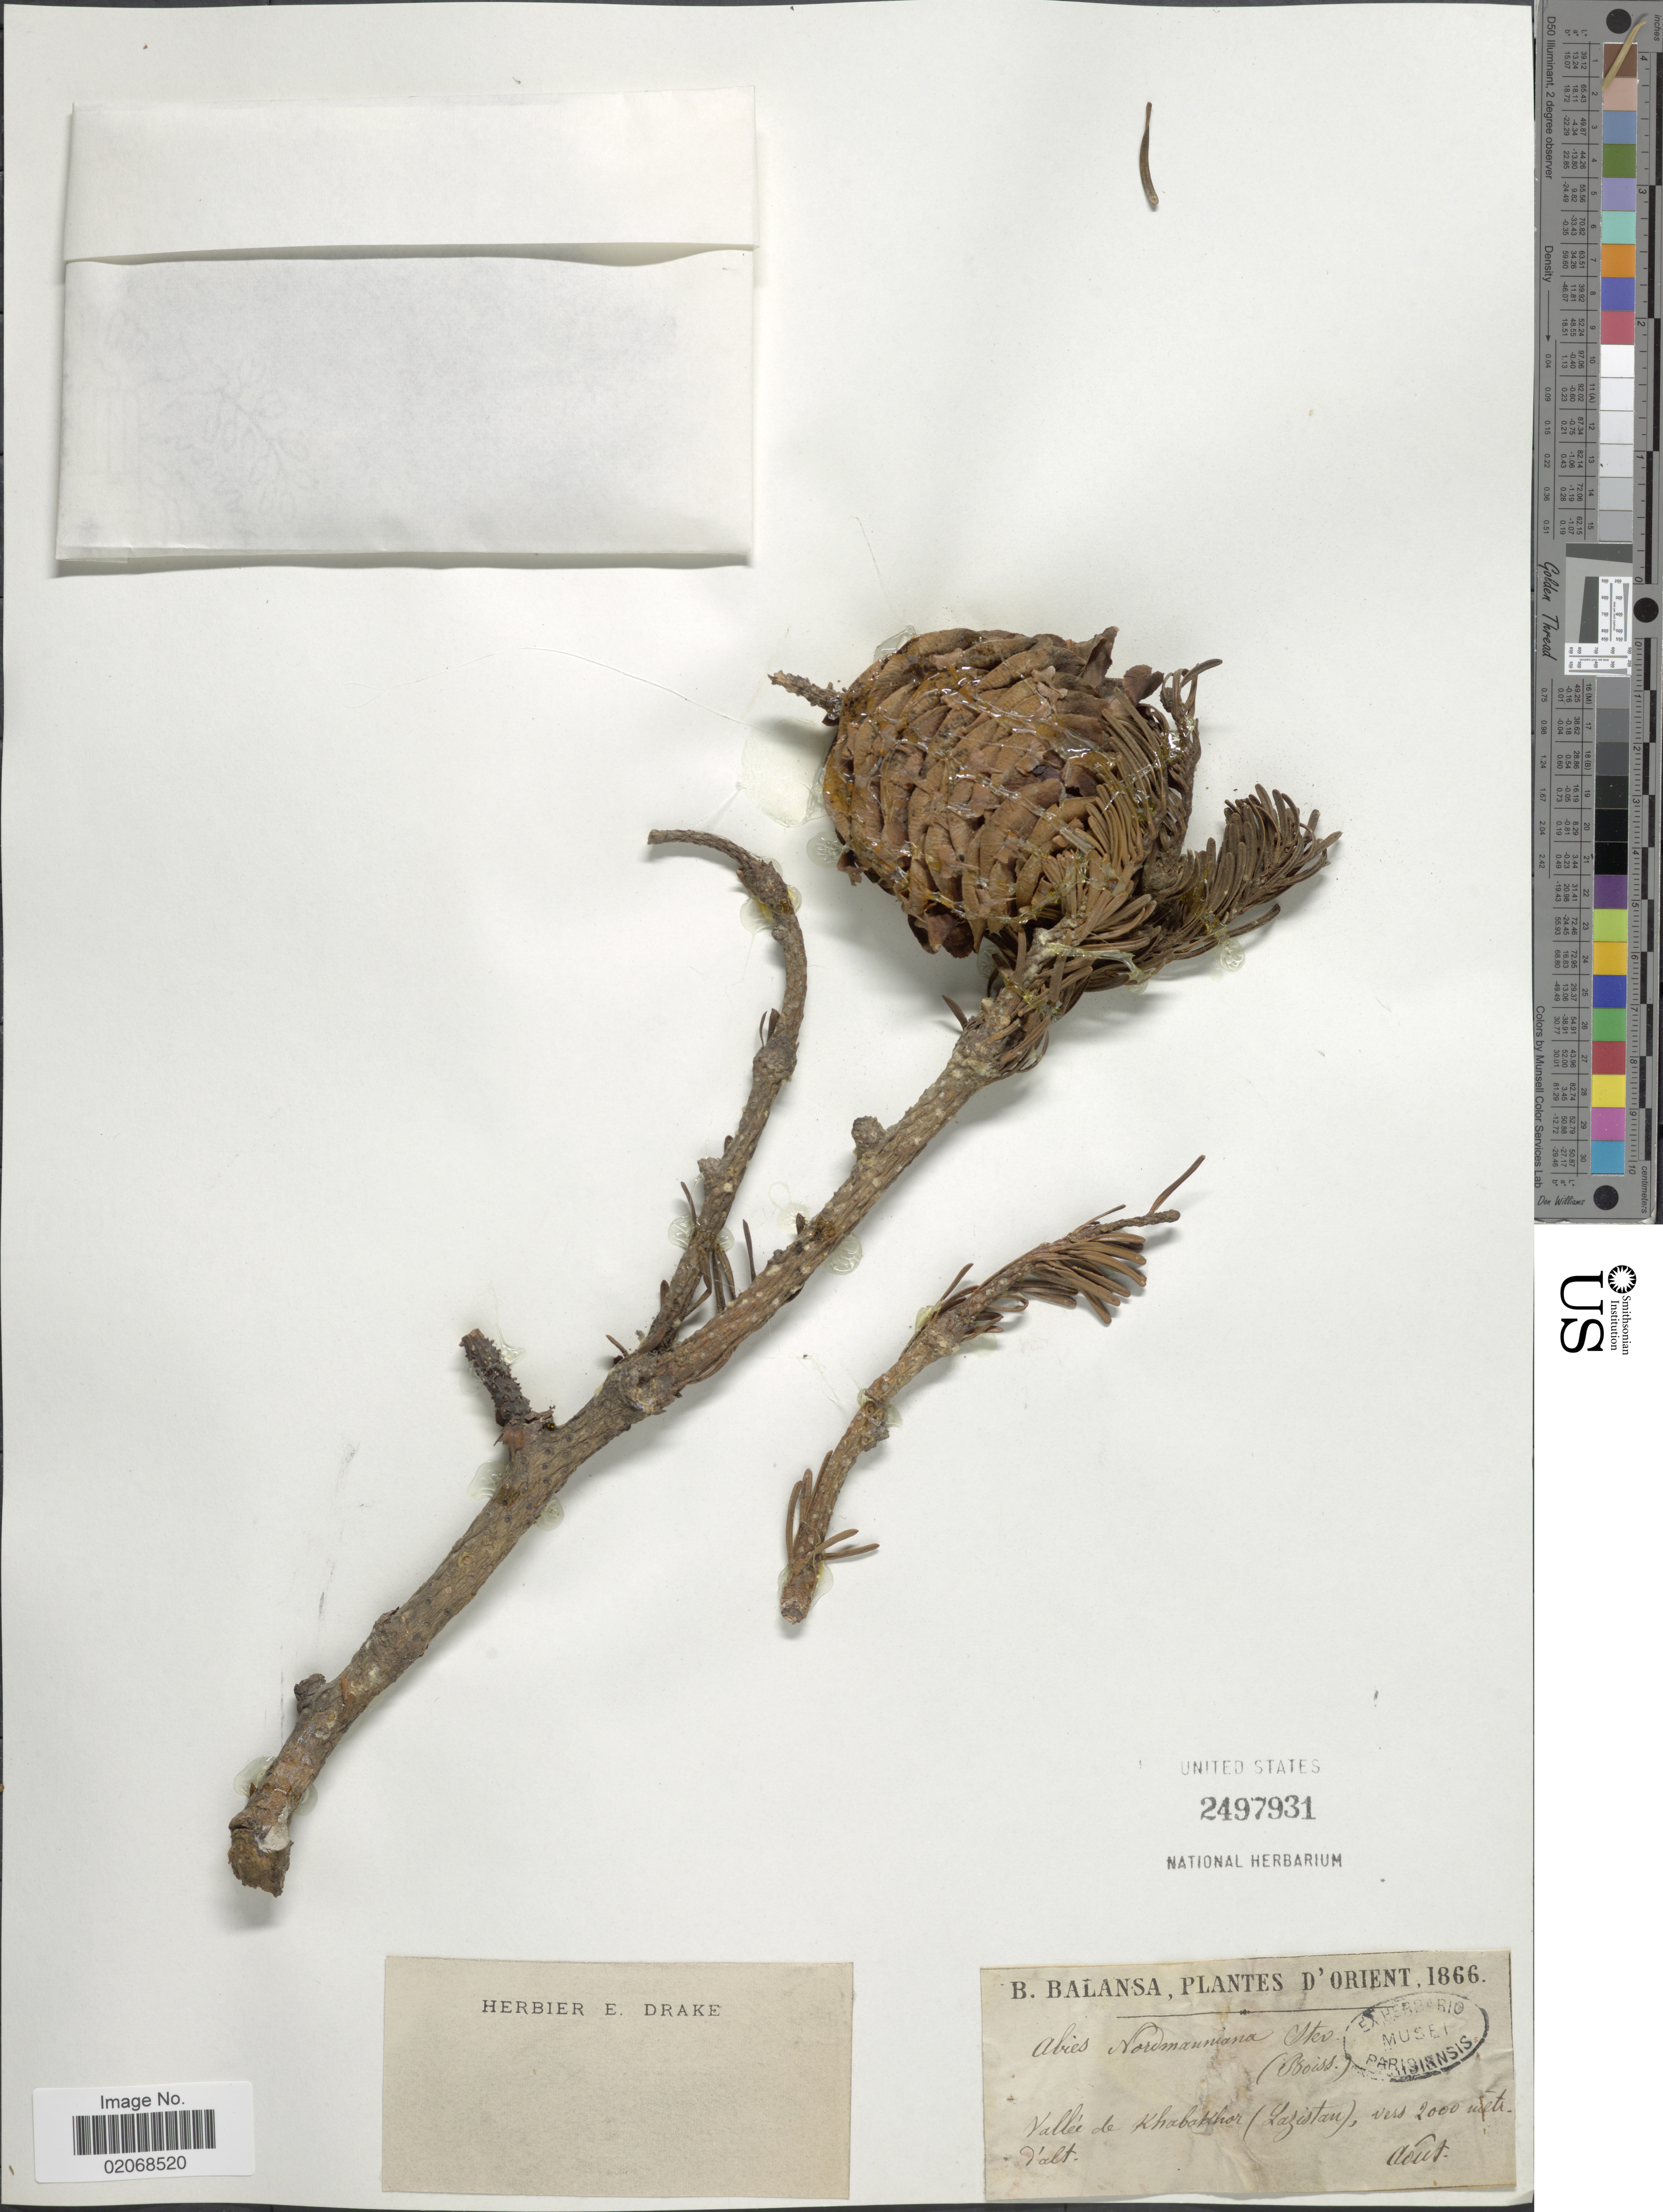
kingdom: Plantae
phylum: Tracheophyta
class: Pinopsida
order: Pinales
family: Pinaceae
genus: Abies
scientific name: Abies nordmanniana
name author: (Steven) Spach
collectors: B. Balansa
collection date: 1866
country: Turkey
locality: D'Orient, Vallei de Khabakhor (Lazistan)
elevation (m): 2000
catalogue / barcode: US 2497931